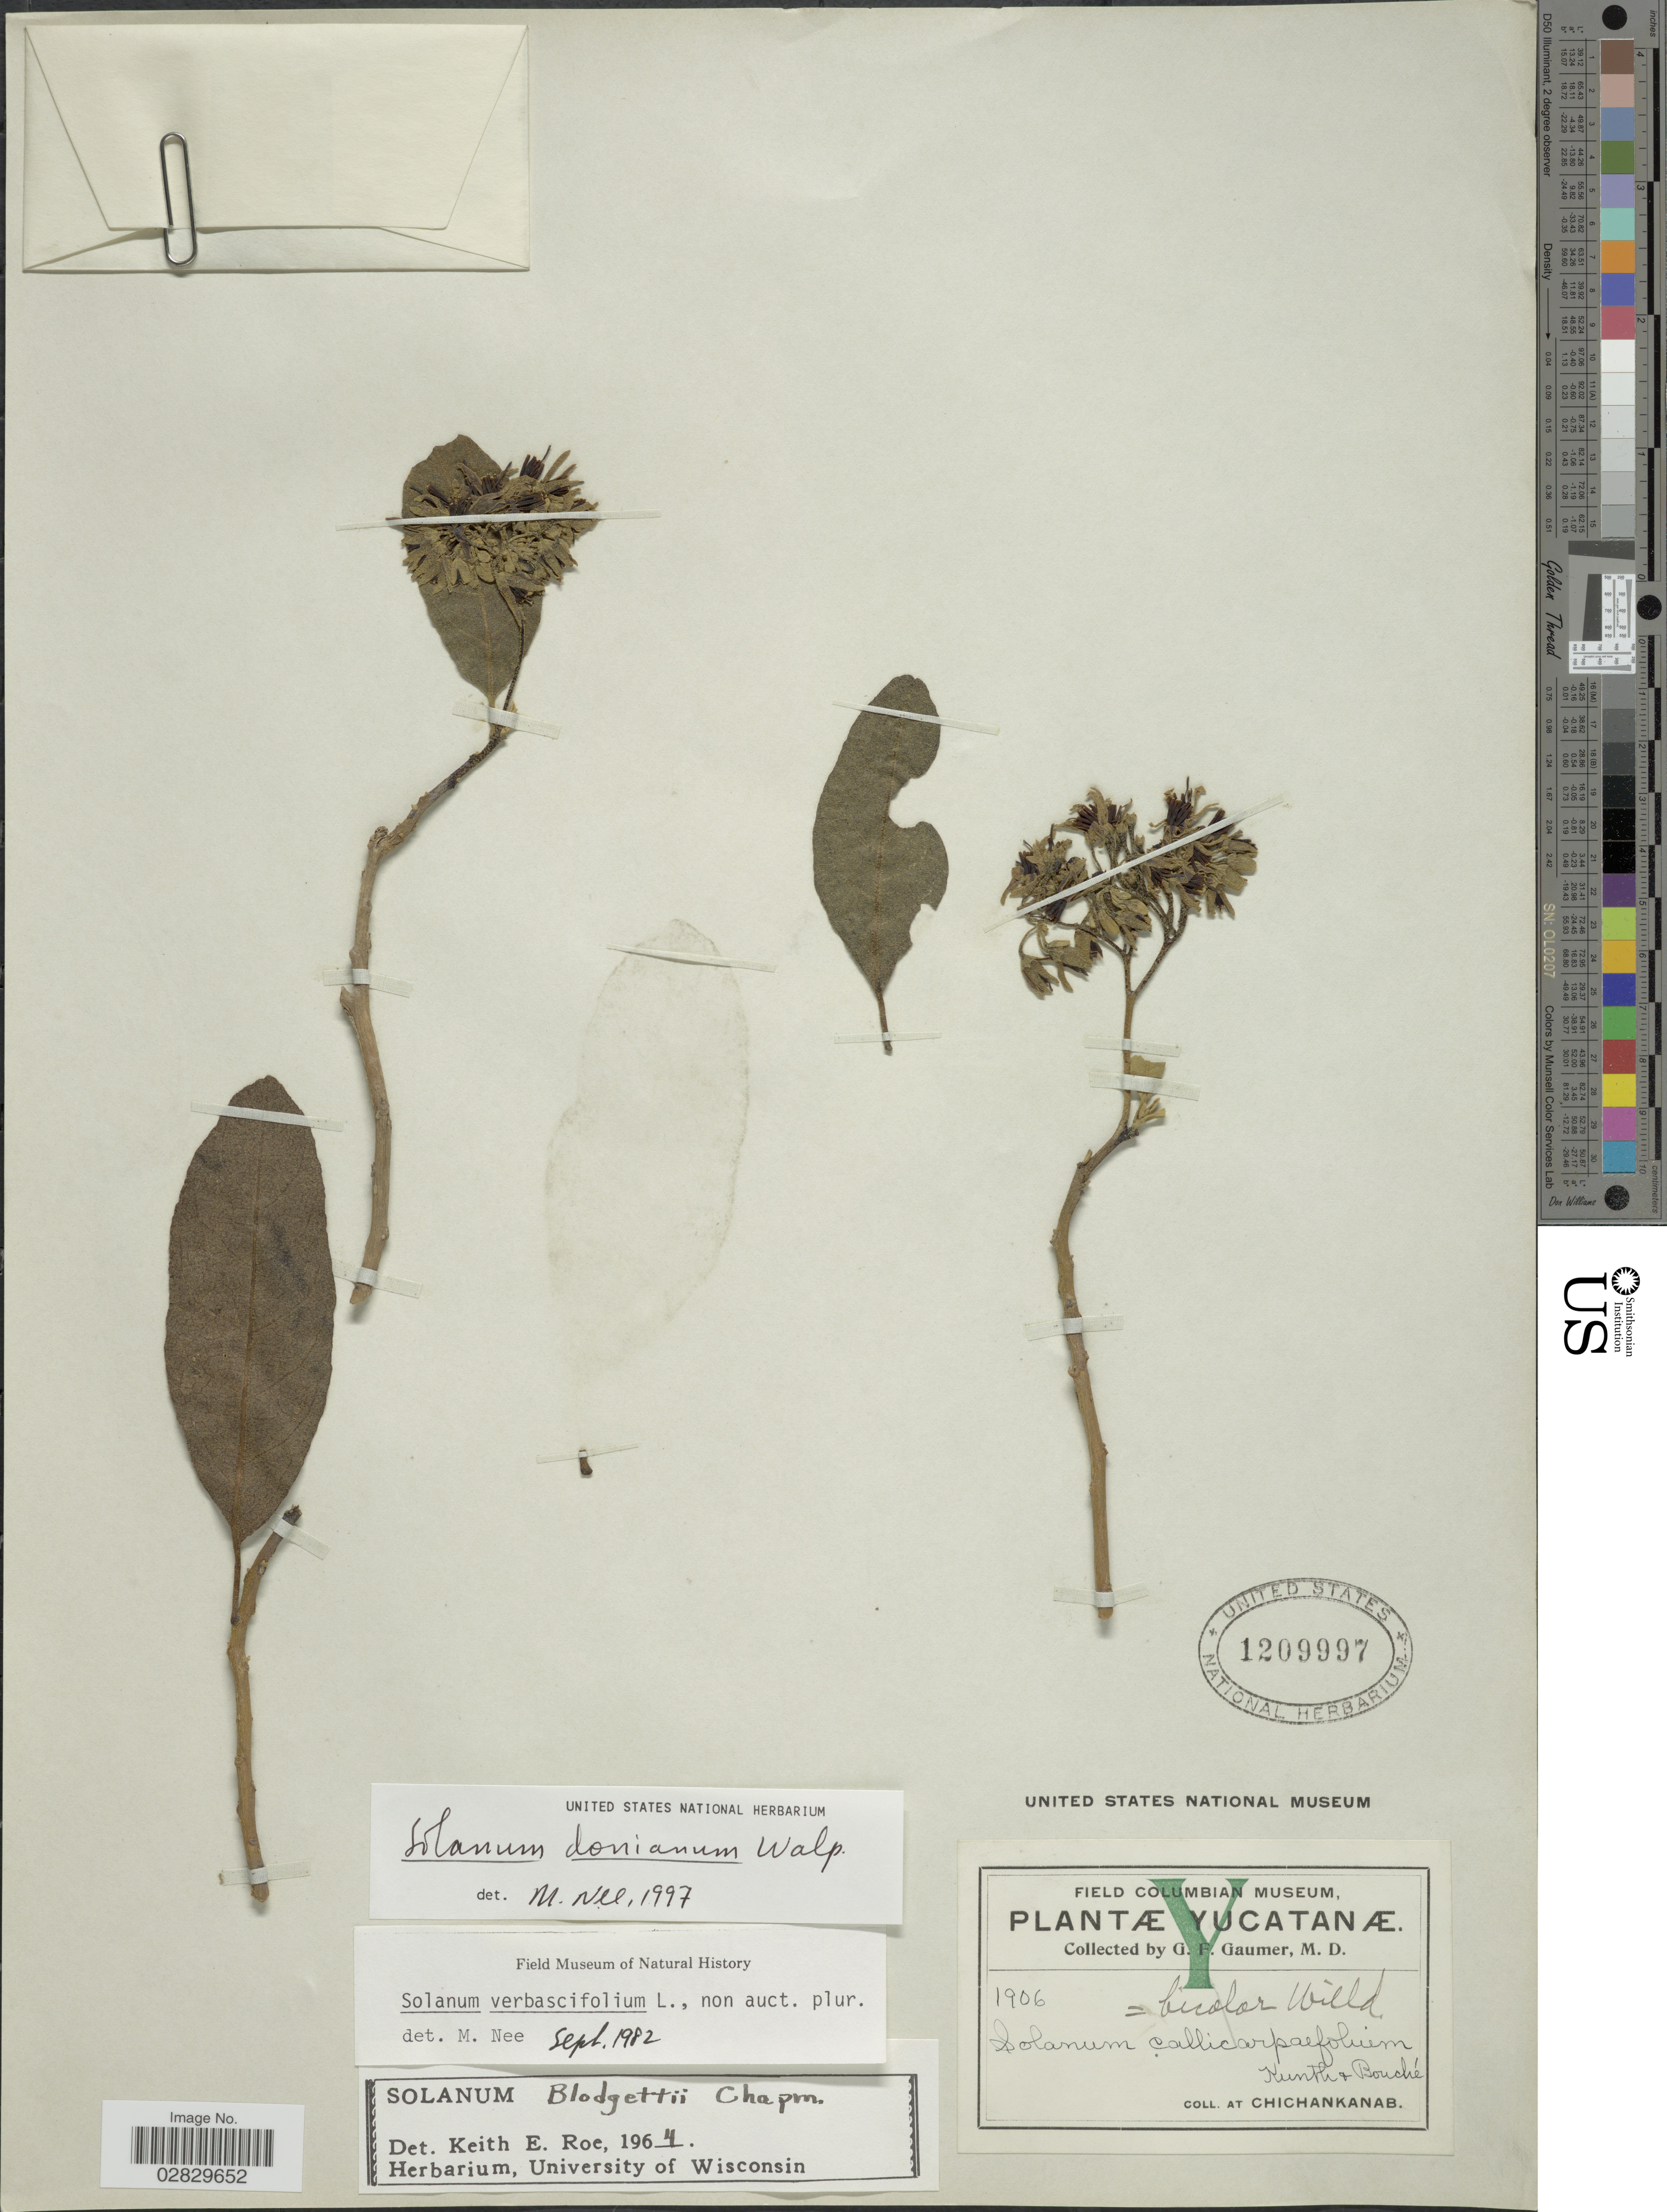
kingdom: Plantae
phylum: Tracheophyta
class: Magnoliopsida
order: Solanales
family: Solanaceae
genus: Solanum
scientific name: Solanum donianum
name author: Walp.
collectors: G. F. Gaumer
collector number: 1906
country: Mexico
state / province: Yucatán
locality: At Chichankanab.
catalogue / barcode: US 1209997